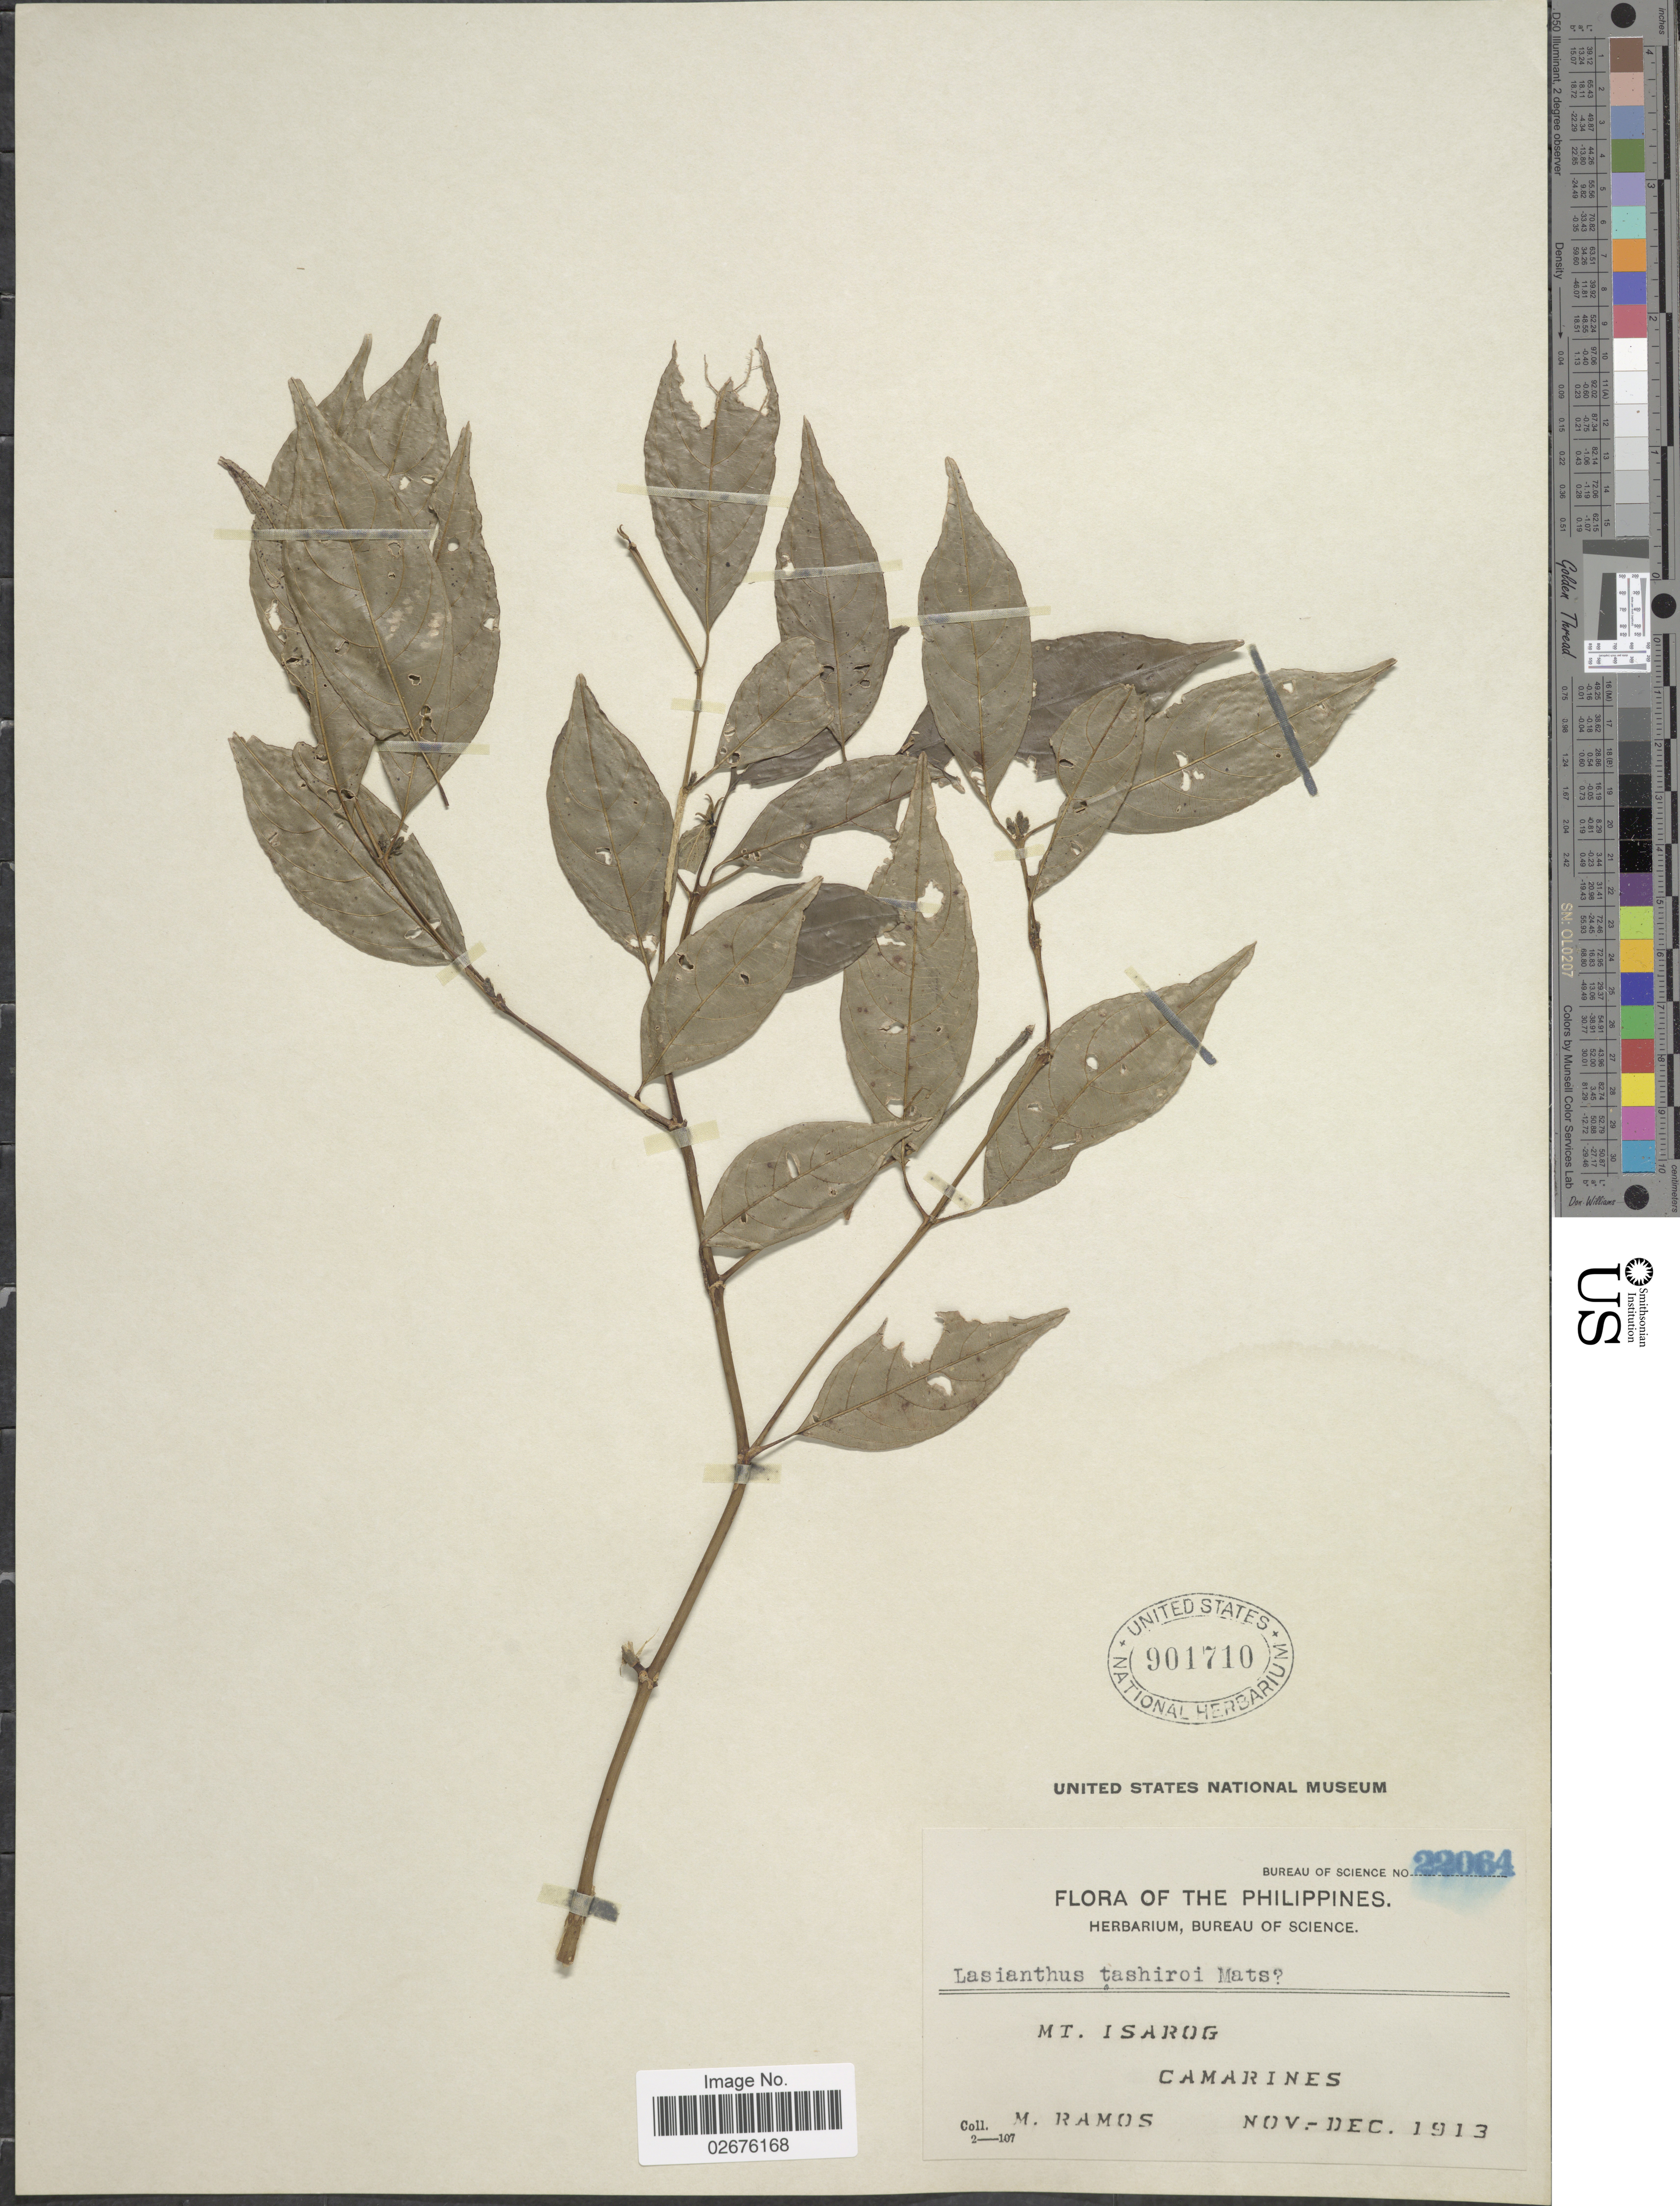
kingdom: Plantae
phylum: Tracheophyta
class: Magnoliopsida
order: Gentianales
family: Rubiaceae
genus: Lasianthus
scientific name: Lasianthus fordii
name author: Hance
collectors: M. Ramos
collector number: Bureau of Science 22064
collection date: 1913-11/1913-12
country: Philippines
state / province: Bicol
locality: Mt. Isarog, Camarines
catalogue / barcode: US 901710